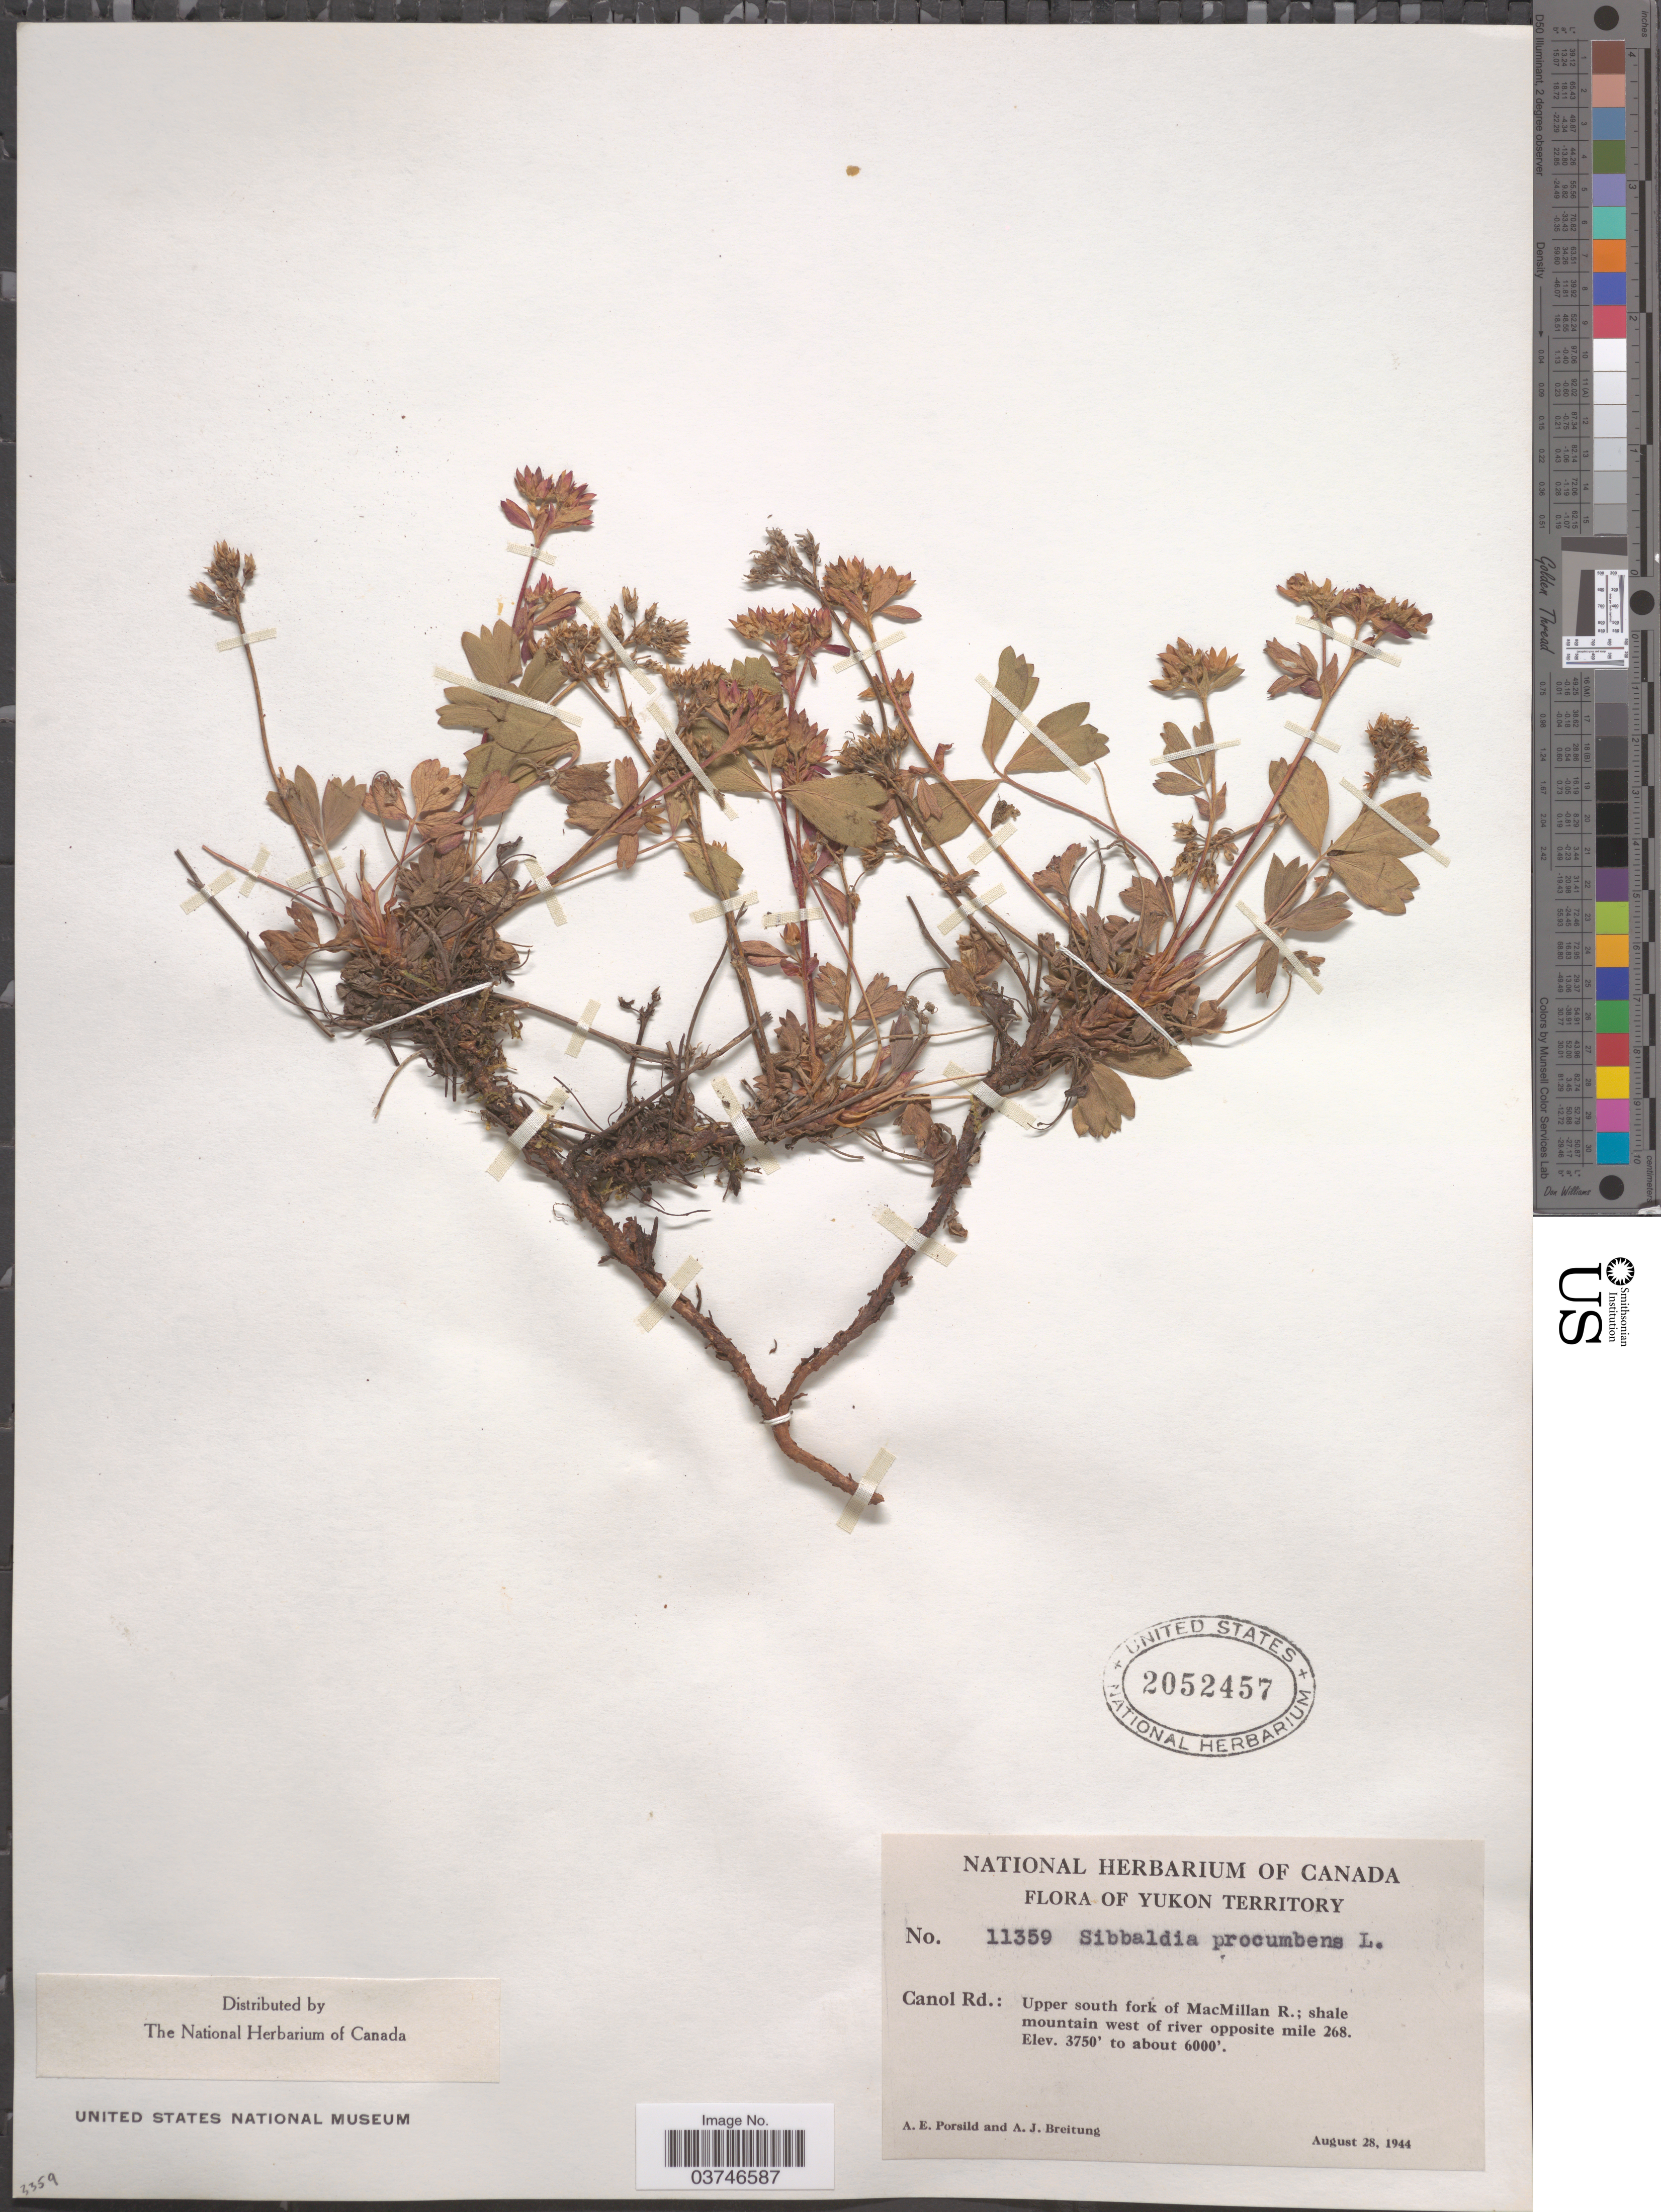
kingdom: Plantae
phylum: Tracheophyta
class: Magnoliopsida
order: Rosales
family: Rosaceae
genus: Sibbaldia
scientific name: Sibbaldia procumbens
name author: L.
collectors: A. E. Porsild & A. Breitung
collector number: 11359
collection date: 1944-08-28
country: Canada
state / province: Yukon Territory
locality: Canol Rd.: upper south fork of MacMillan R.; shale mountain west of river opposite mile 268.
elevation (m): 1143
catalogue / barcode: US 2052457